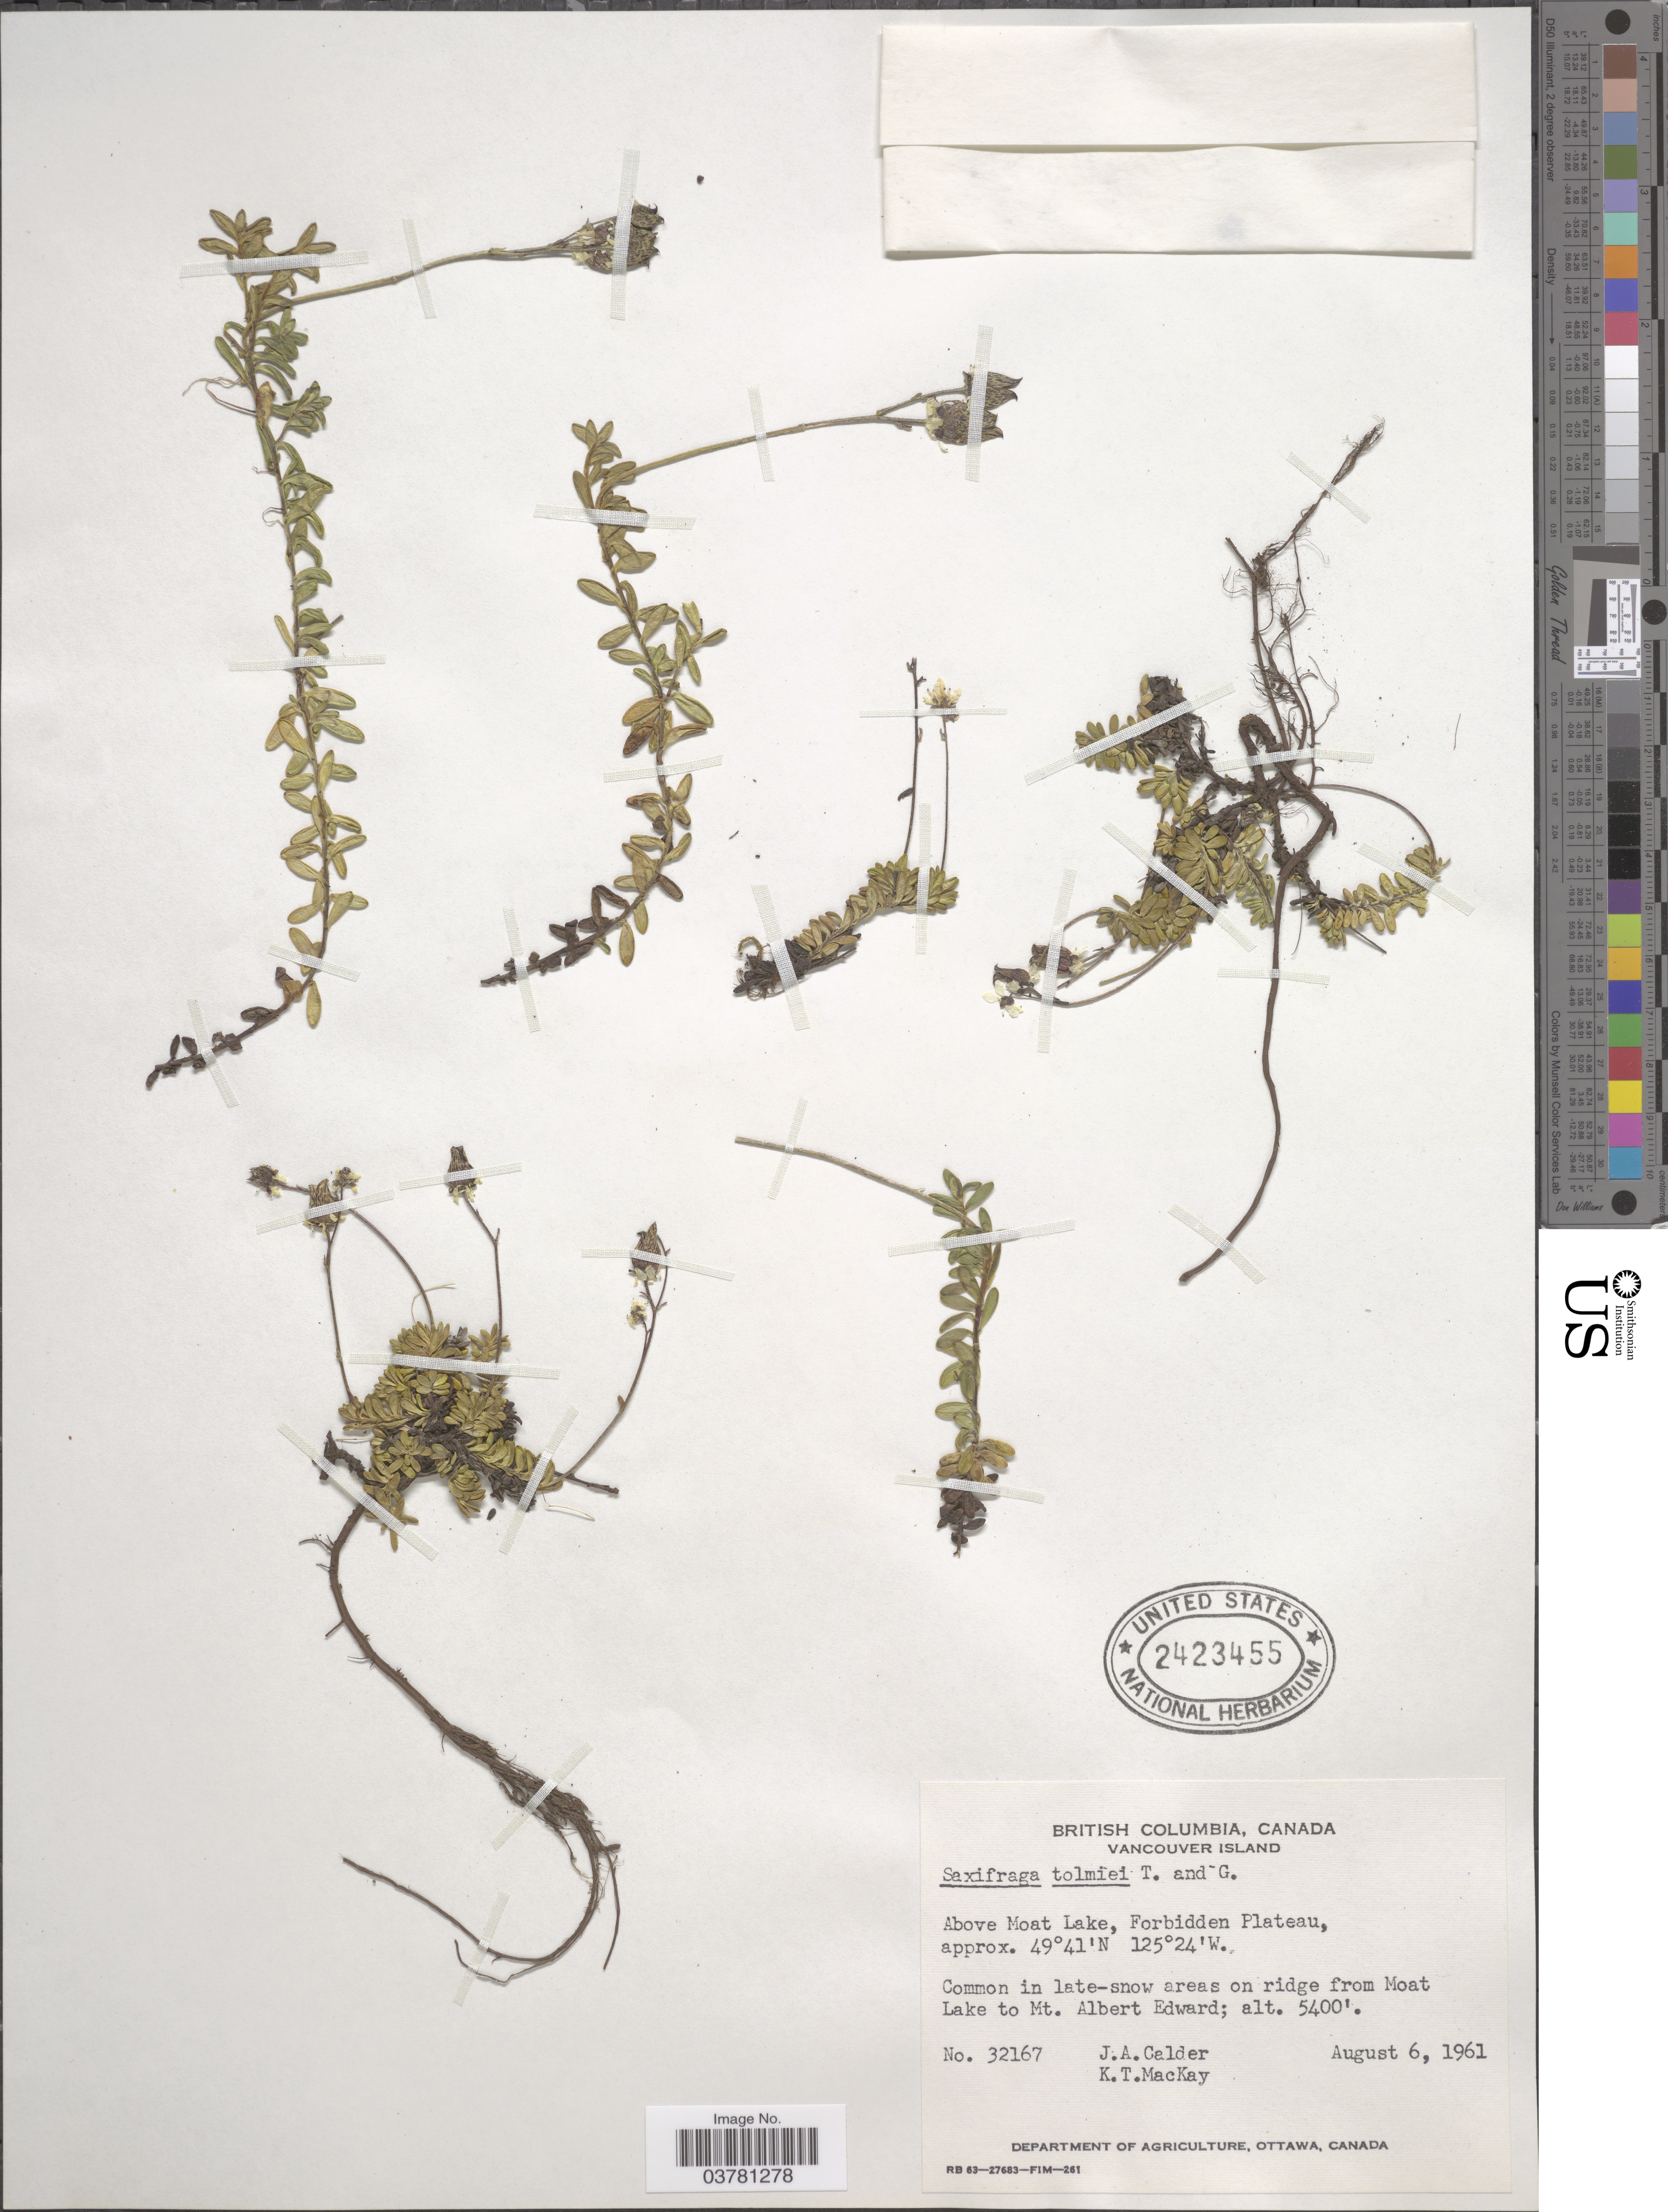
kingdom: Plantae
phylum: Tracheophyta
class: Magnoliopsida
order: Saxifragales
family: Saxifragaceae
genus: Micranthes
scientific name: Micranthes tolmiei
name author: (Torr. & A. Gray) Brouillet & Gornall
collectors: J. A. Calder & K. T. Mackay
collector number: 32167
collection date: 1961-08-06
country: Canada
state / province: British Columbia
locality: Vancouver Island. Above Moat Lake, Forbidden Plateau. Common on late-snow areas on ridge from Moat Lake to Mt. Albert Edward.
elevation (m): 1646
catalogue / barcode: US 2423455